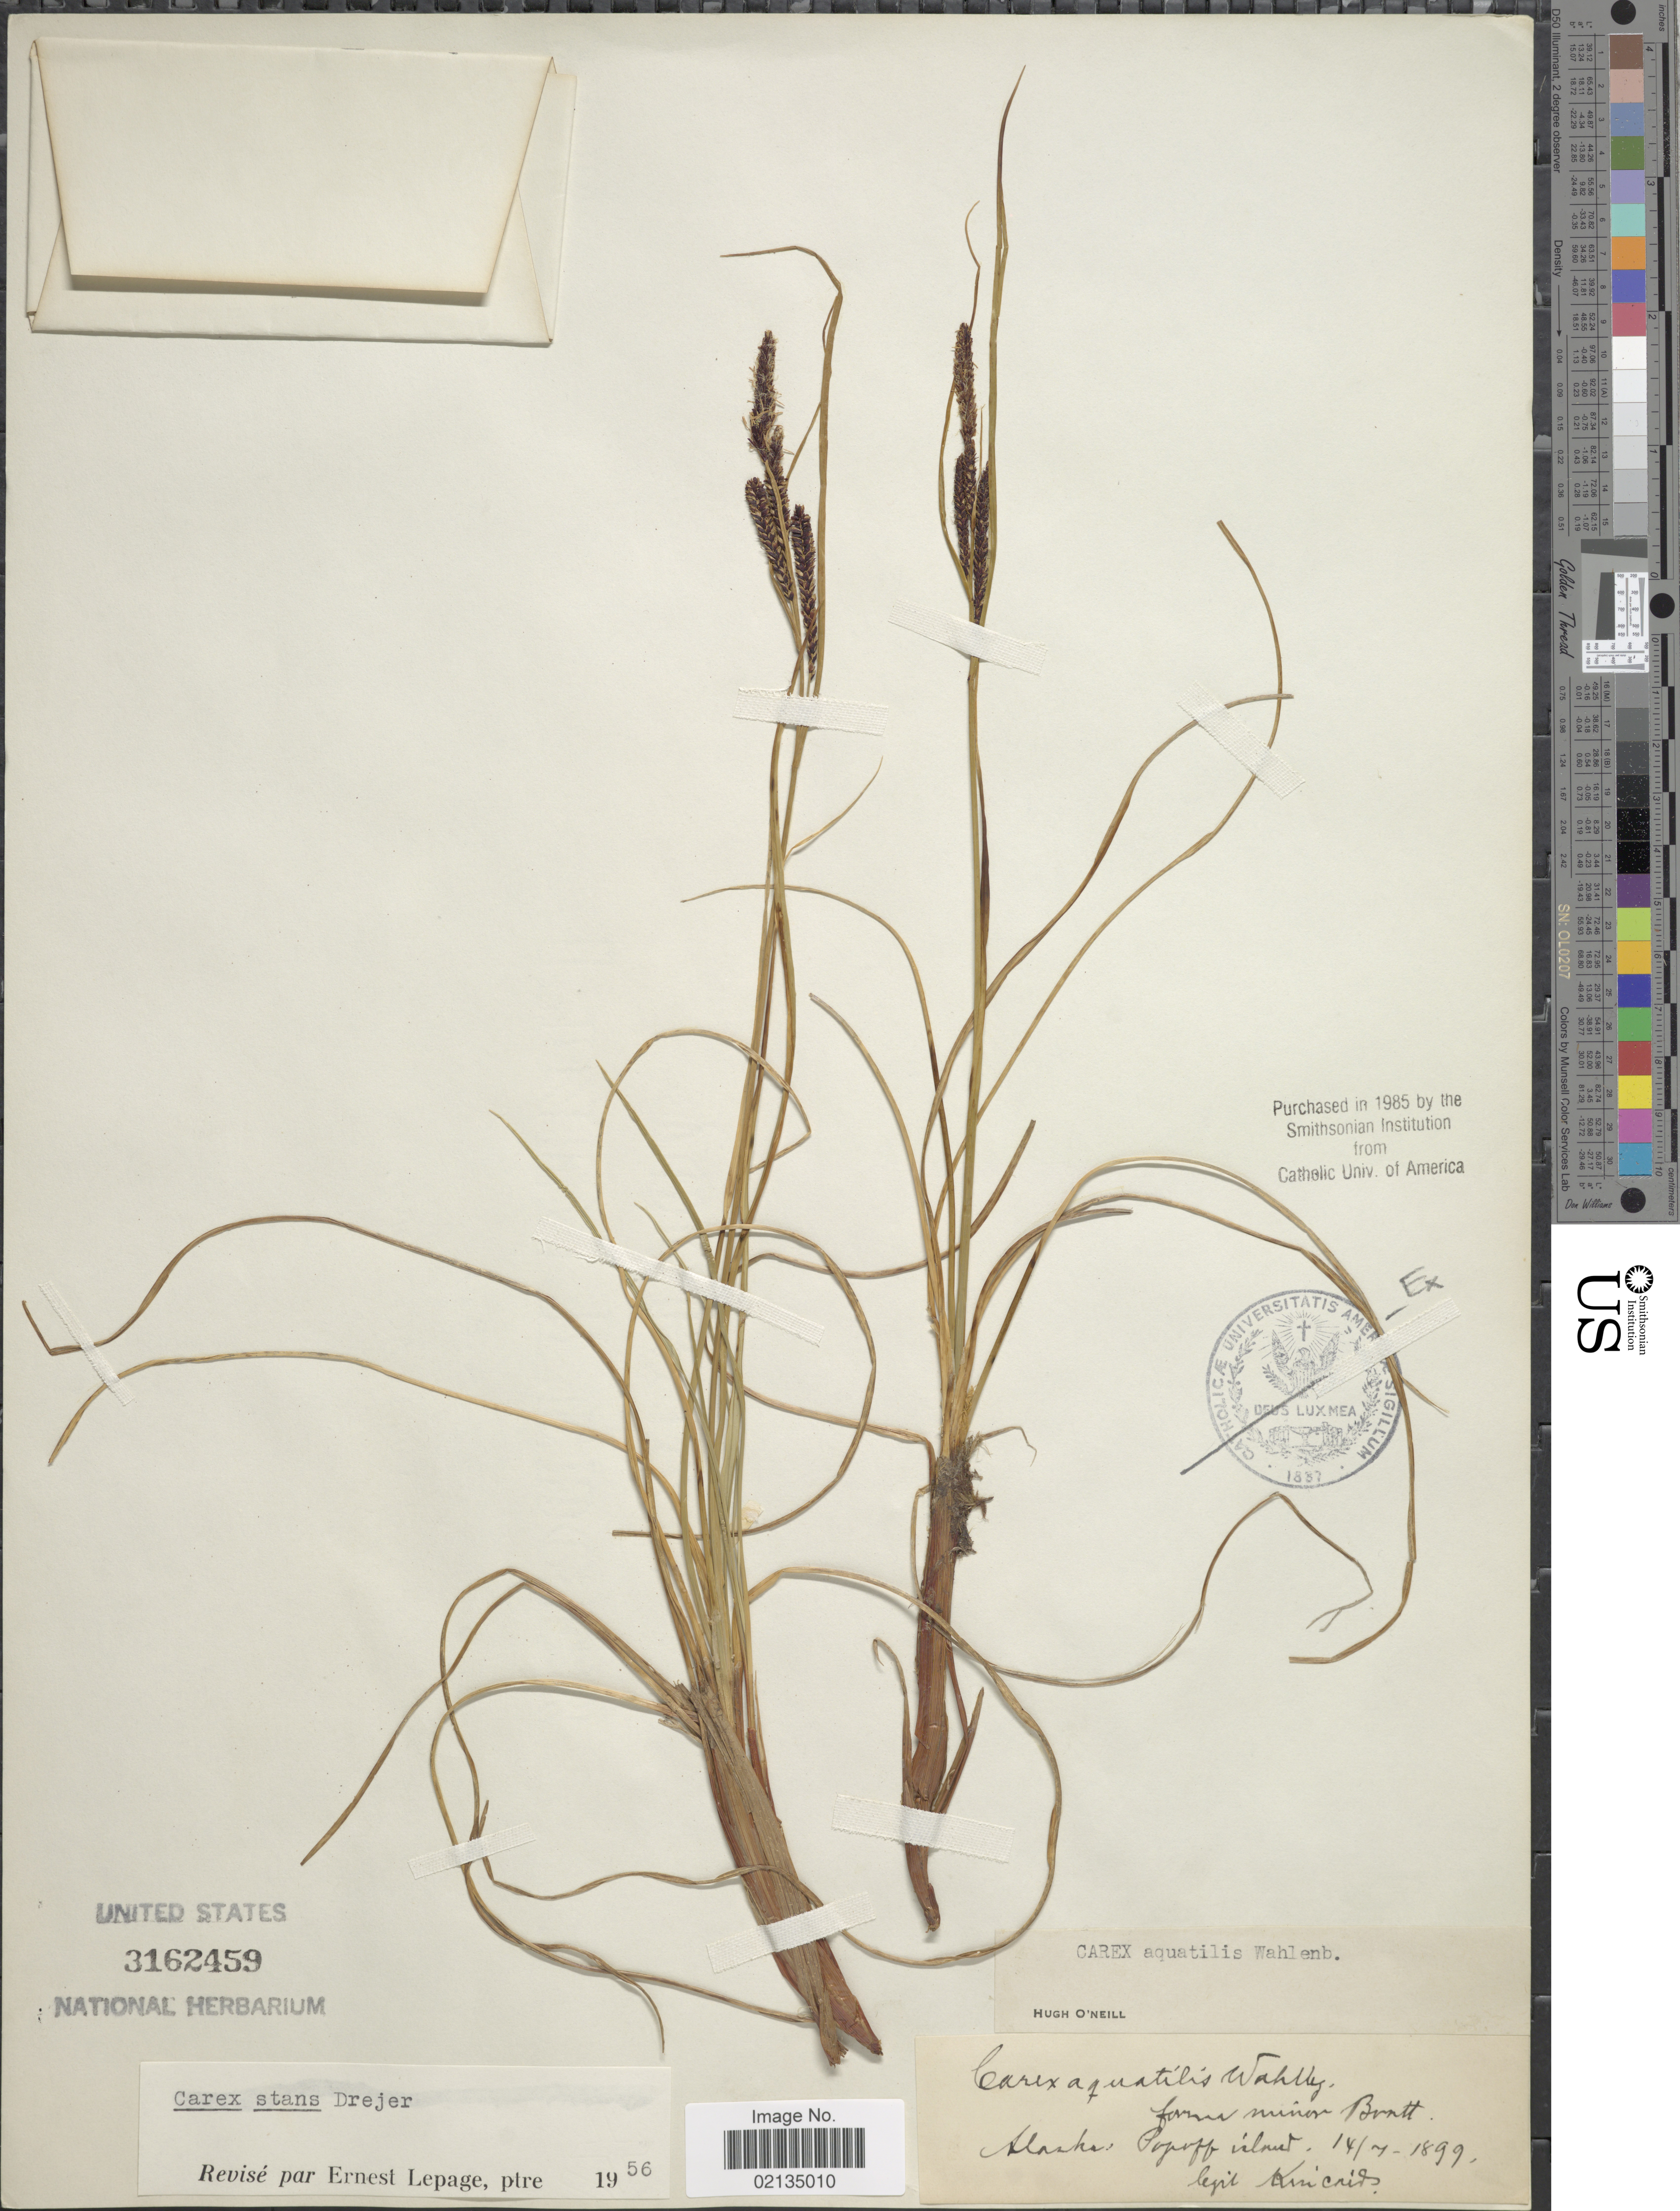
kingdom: Plantae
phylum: Tracheophyta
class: Liliopsida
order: Poales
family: Cyperaceae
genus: Carex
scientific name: Carex aquatilis var. minor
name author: Boott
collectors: Kincaid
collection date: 1899-07-14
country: United States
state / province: Alaska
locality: Alaska, Popoff island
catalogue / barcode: US 3162459